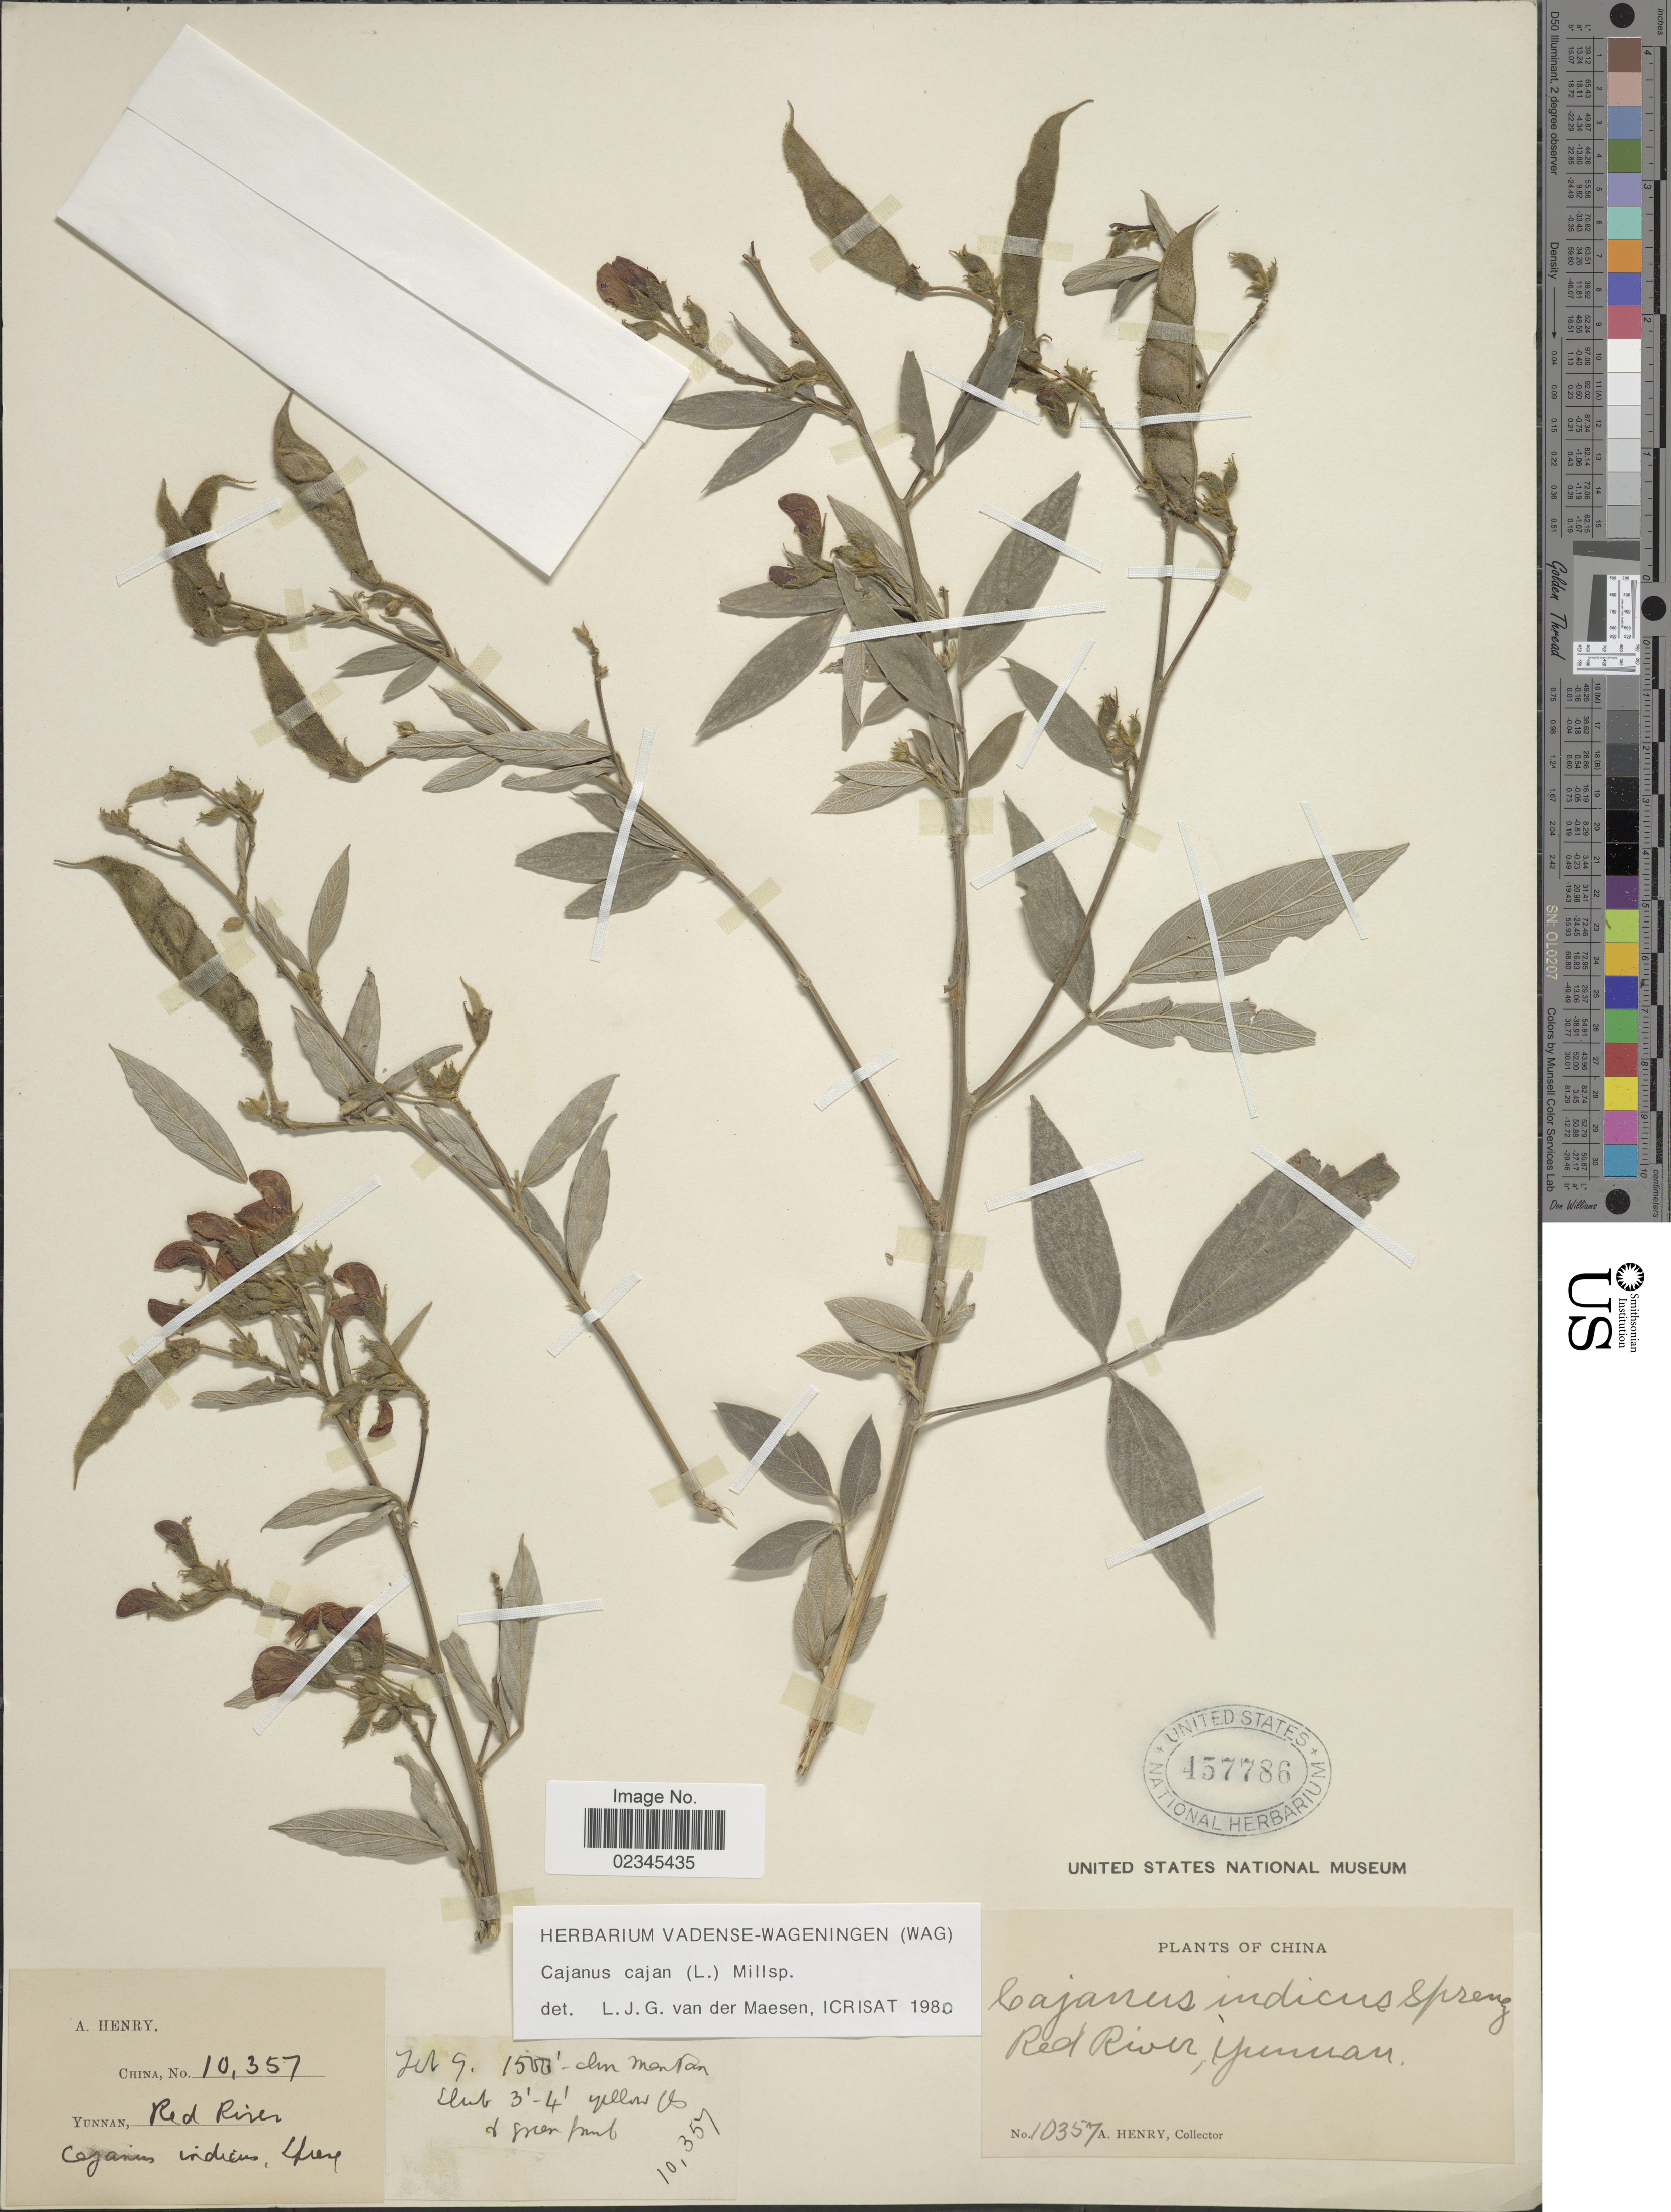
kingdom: Plantae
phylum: Tracheophyta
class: Magnoliopsida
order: Fabales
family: Fabaceae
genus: Cajanus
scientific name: Cajanus cajan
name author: (L.) Huth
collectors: A. Henry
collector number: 10357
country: China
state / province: Yunnan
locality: Red River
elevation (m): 457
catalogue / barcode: US 457786